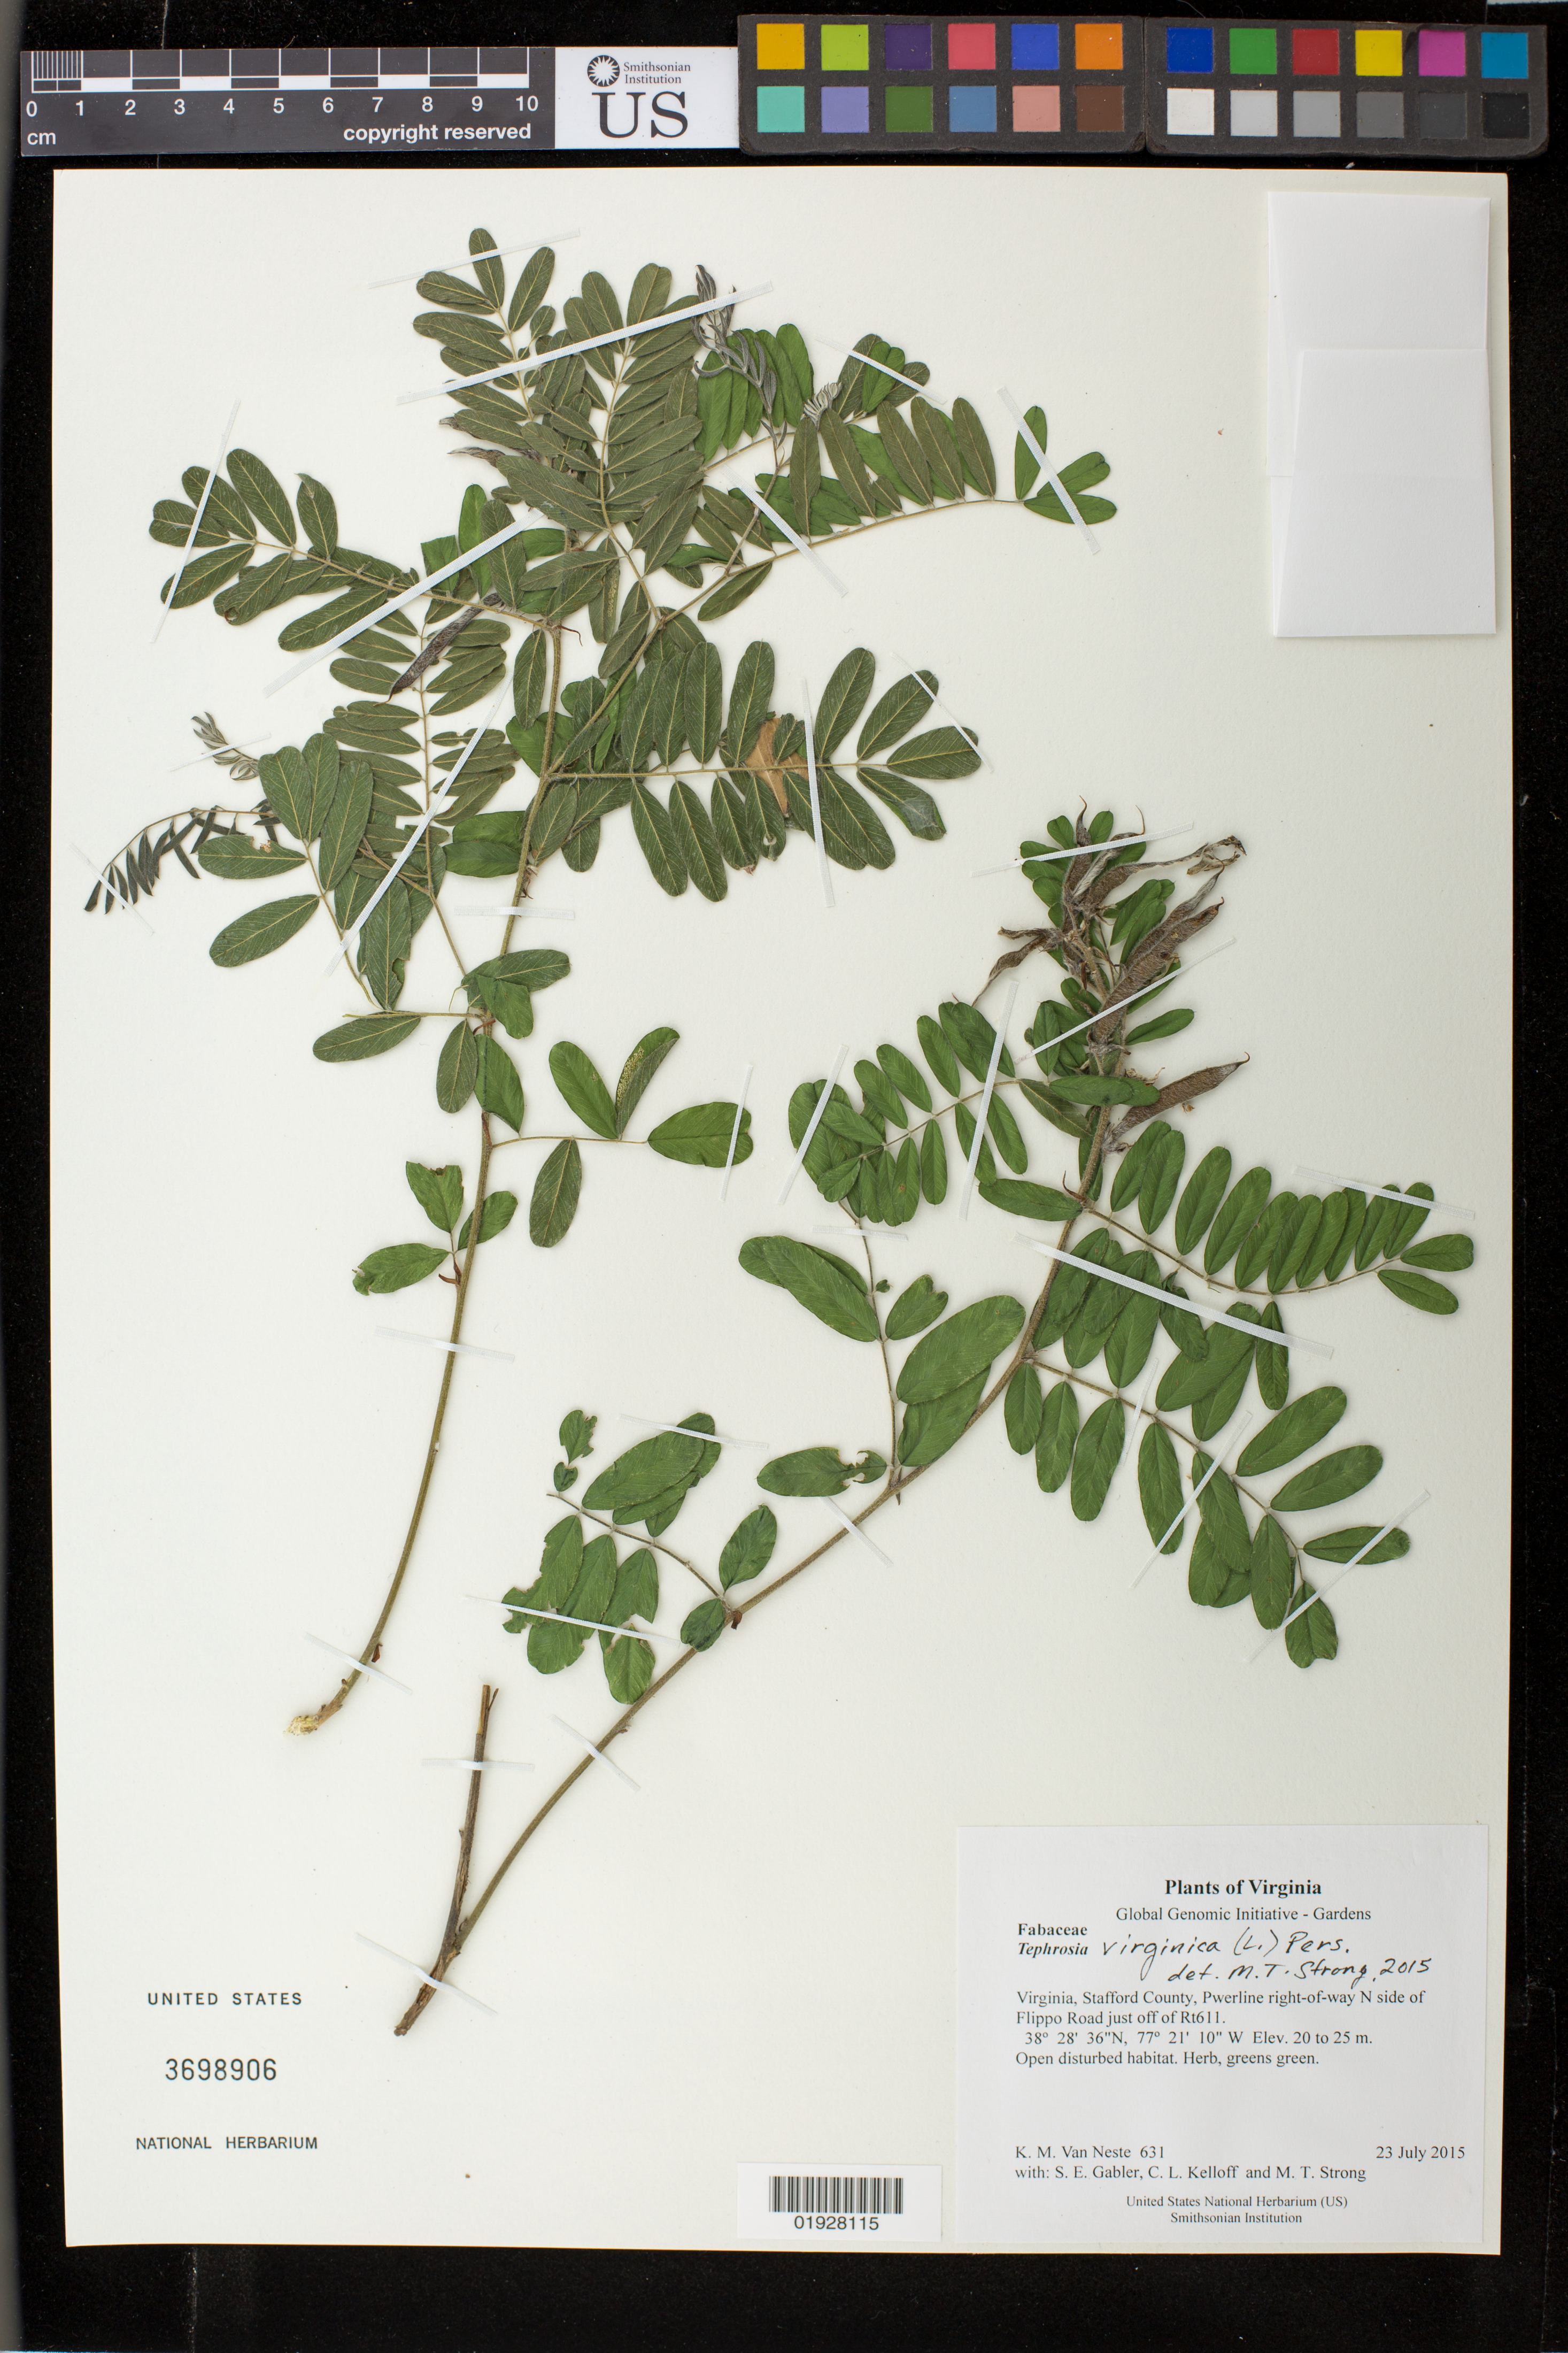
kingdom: Plantae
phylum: Tracheophyta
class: Magnoliopsida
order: Fabales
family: Fabaceae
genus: Tephrosia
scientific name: Tephrosia virginiana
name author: (L.) Pers.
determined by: Strong, M. T., (US), Smithsonian Institution - National Museum of Natural History (UNITED STATES)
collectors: K. M. Van Neste, S. E. Gabler, C. L. Kelloff & M. T. Strong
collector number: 631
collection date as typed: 23 July 2015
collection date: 2015-07-23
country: United States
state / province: Virginia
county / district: Stafford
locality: Pwerline right-of-way N side of Flippo Road just off of Rt611.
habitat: Open disturbed habitat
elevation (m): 20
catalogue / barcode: US 3698906